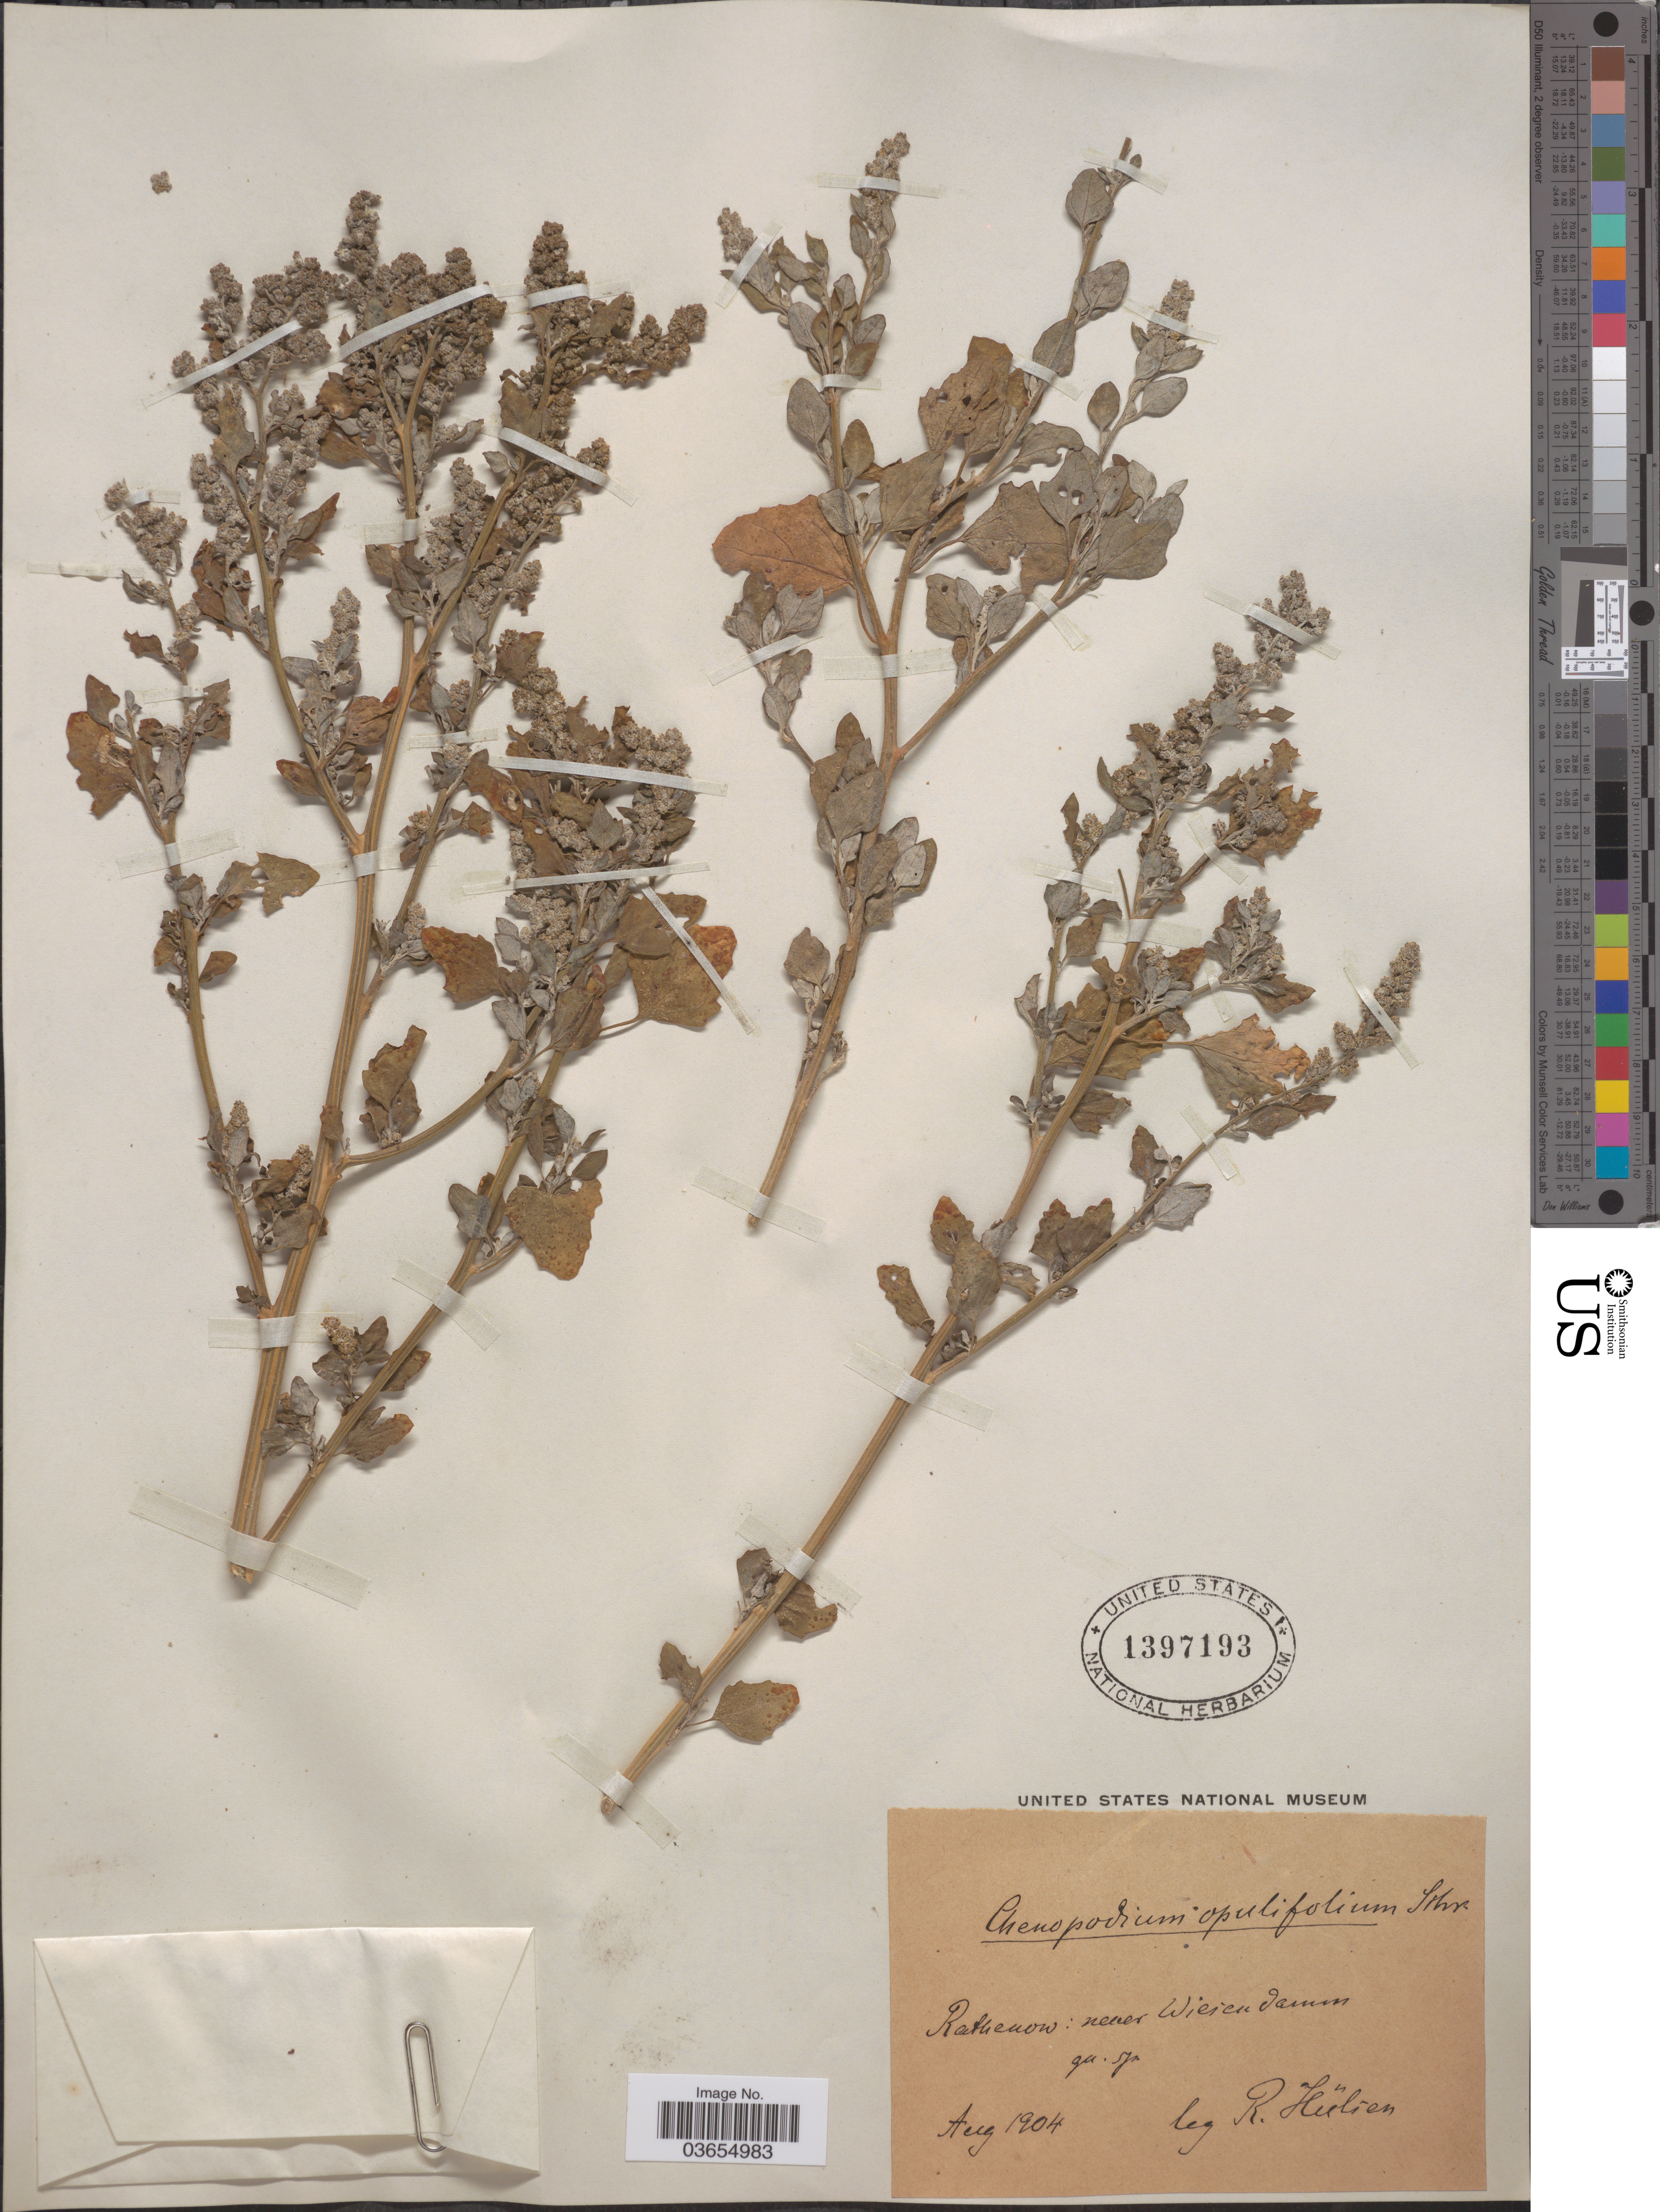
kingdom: Plantae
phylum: Tracheophyta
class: Magnoliopsida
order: Caryophyllales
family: Amaranthaceae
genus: Chenopodium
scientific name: Chenopodium opulifolium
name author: Schrad. ex W.D.J. Koch & Ziz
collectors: R. Hülsen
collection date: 1904-08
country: Germany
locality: Rathenow: neuer Wiesen damm.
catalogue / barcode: US 1397193